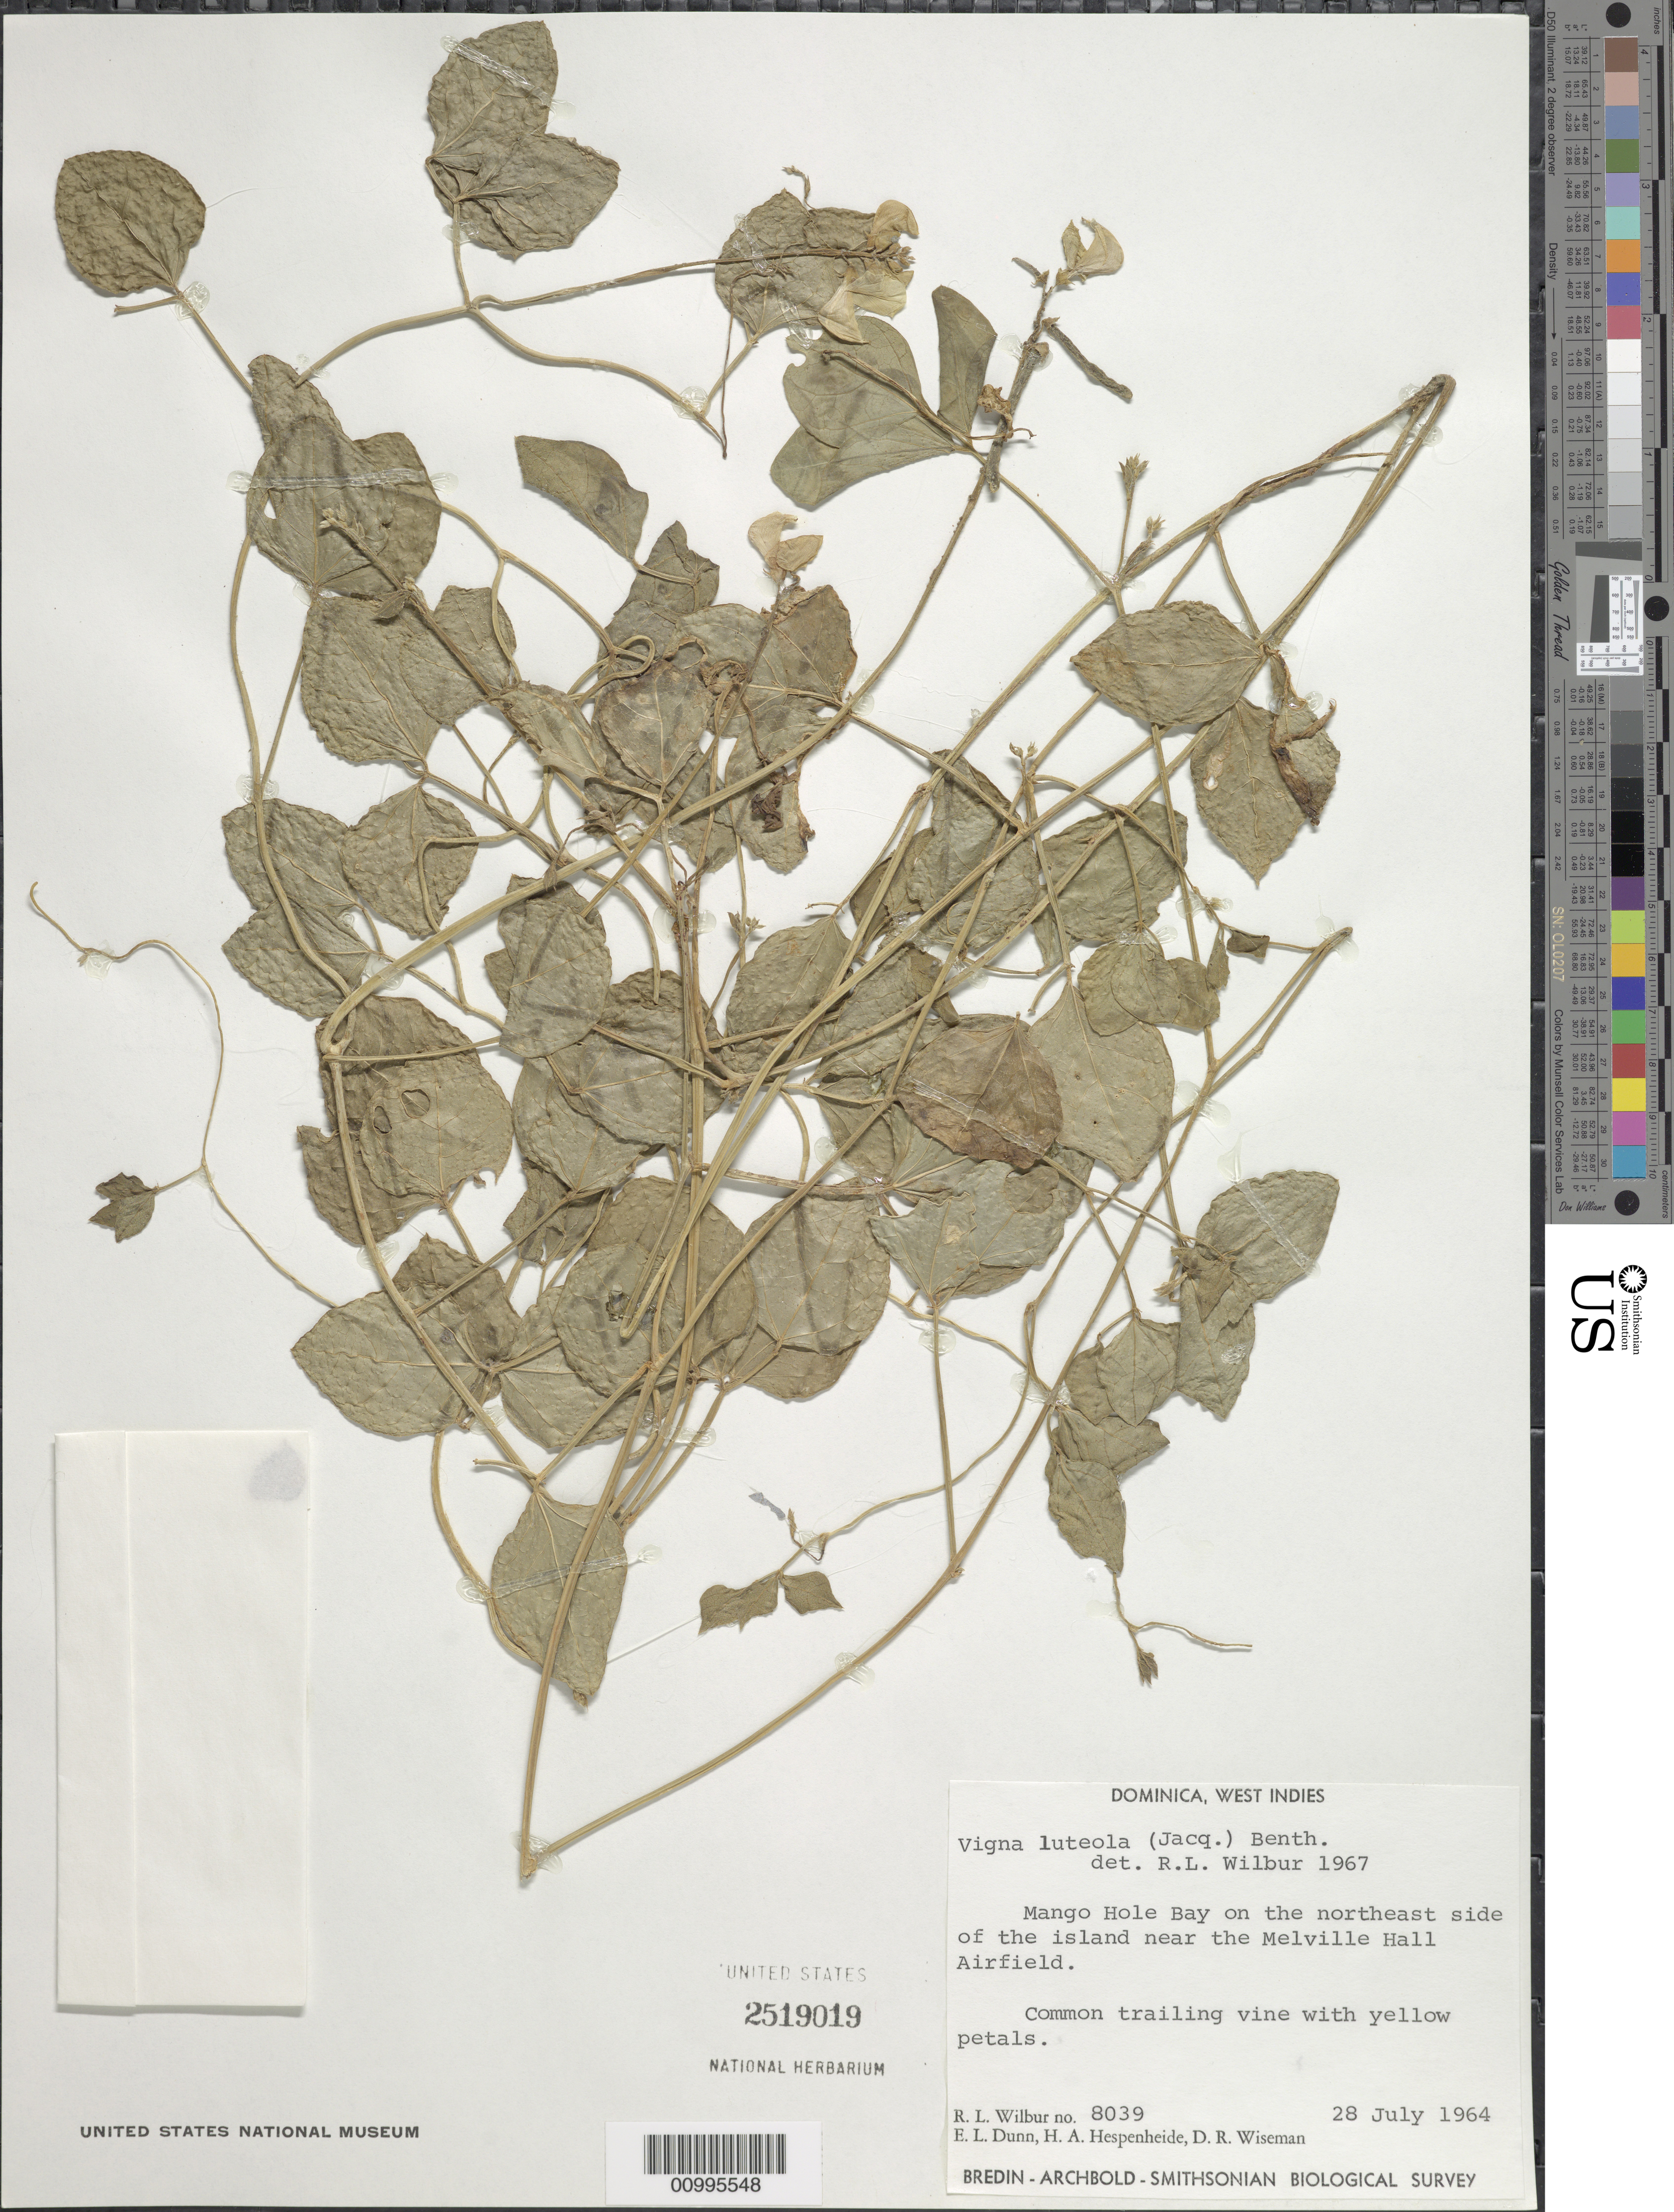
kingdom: Plantae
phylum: Tracheophyta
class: Magnoliopsida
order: Fabales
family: Fabaceae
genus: Vigna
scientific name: Vigna luteola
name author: (Jacq.) Benth.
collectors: R. L. Wilbur, E. Dunn, H. A. Hespenheide & D. R. Wiseman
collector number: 8039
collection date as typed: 28 Jul 1964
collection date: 1964-07-28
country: Dominica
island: Dominica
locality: Mango Hole Bay on the northeast side of the island near the Melville Hall Airfield.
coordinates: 0 N, 0 E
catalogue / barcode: US 2519019